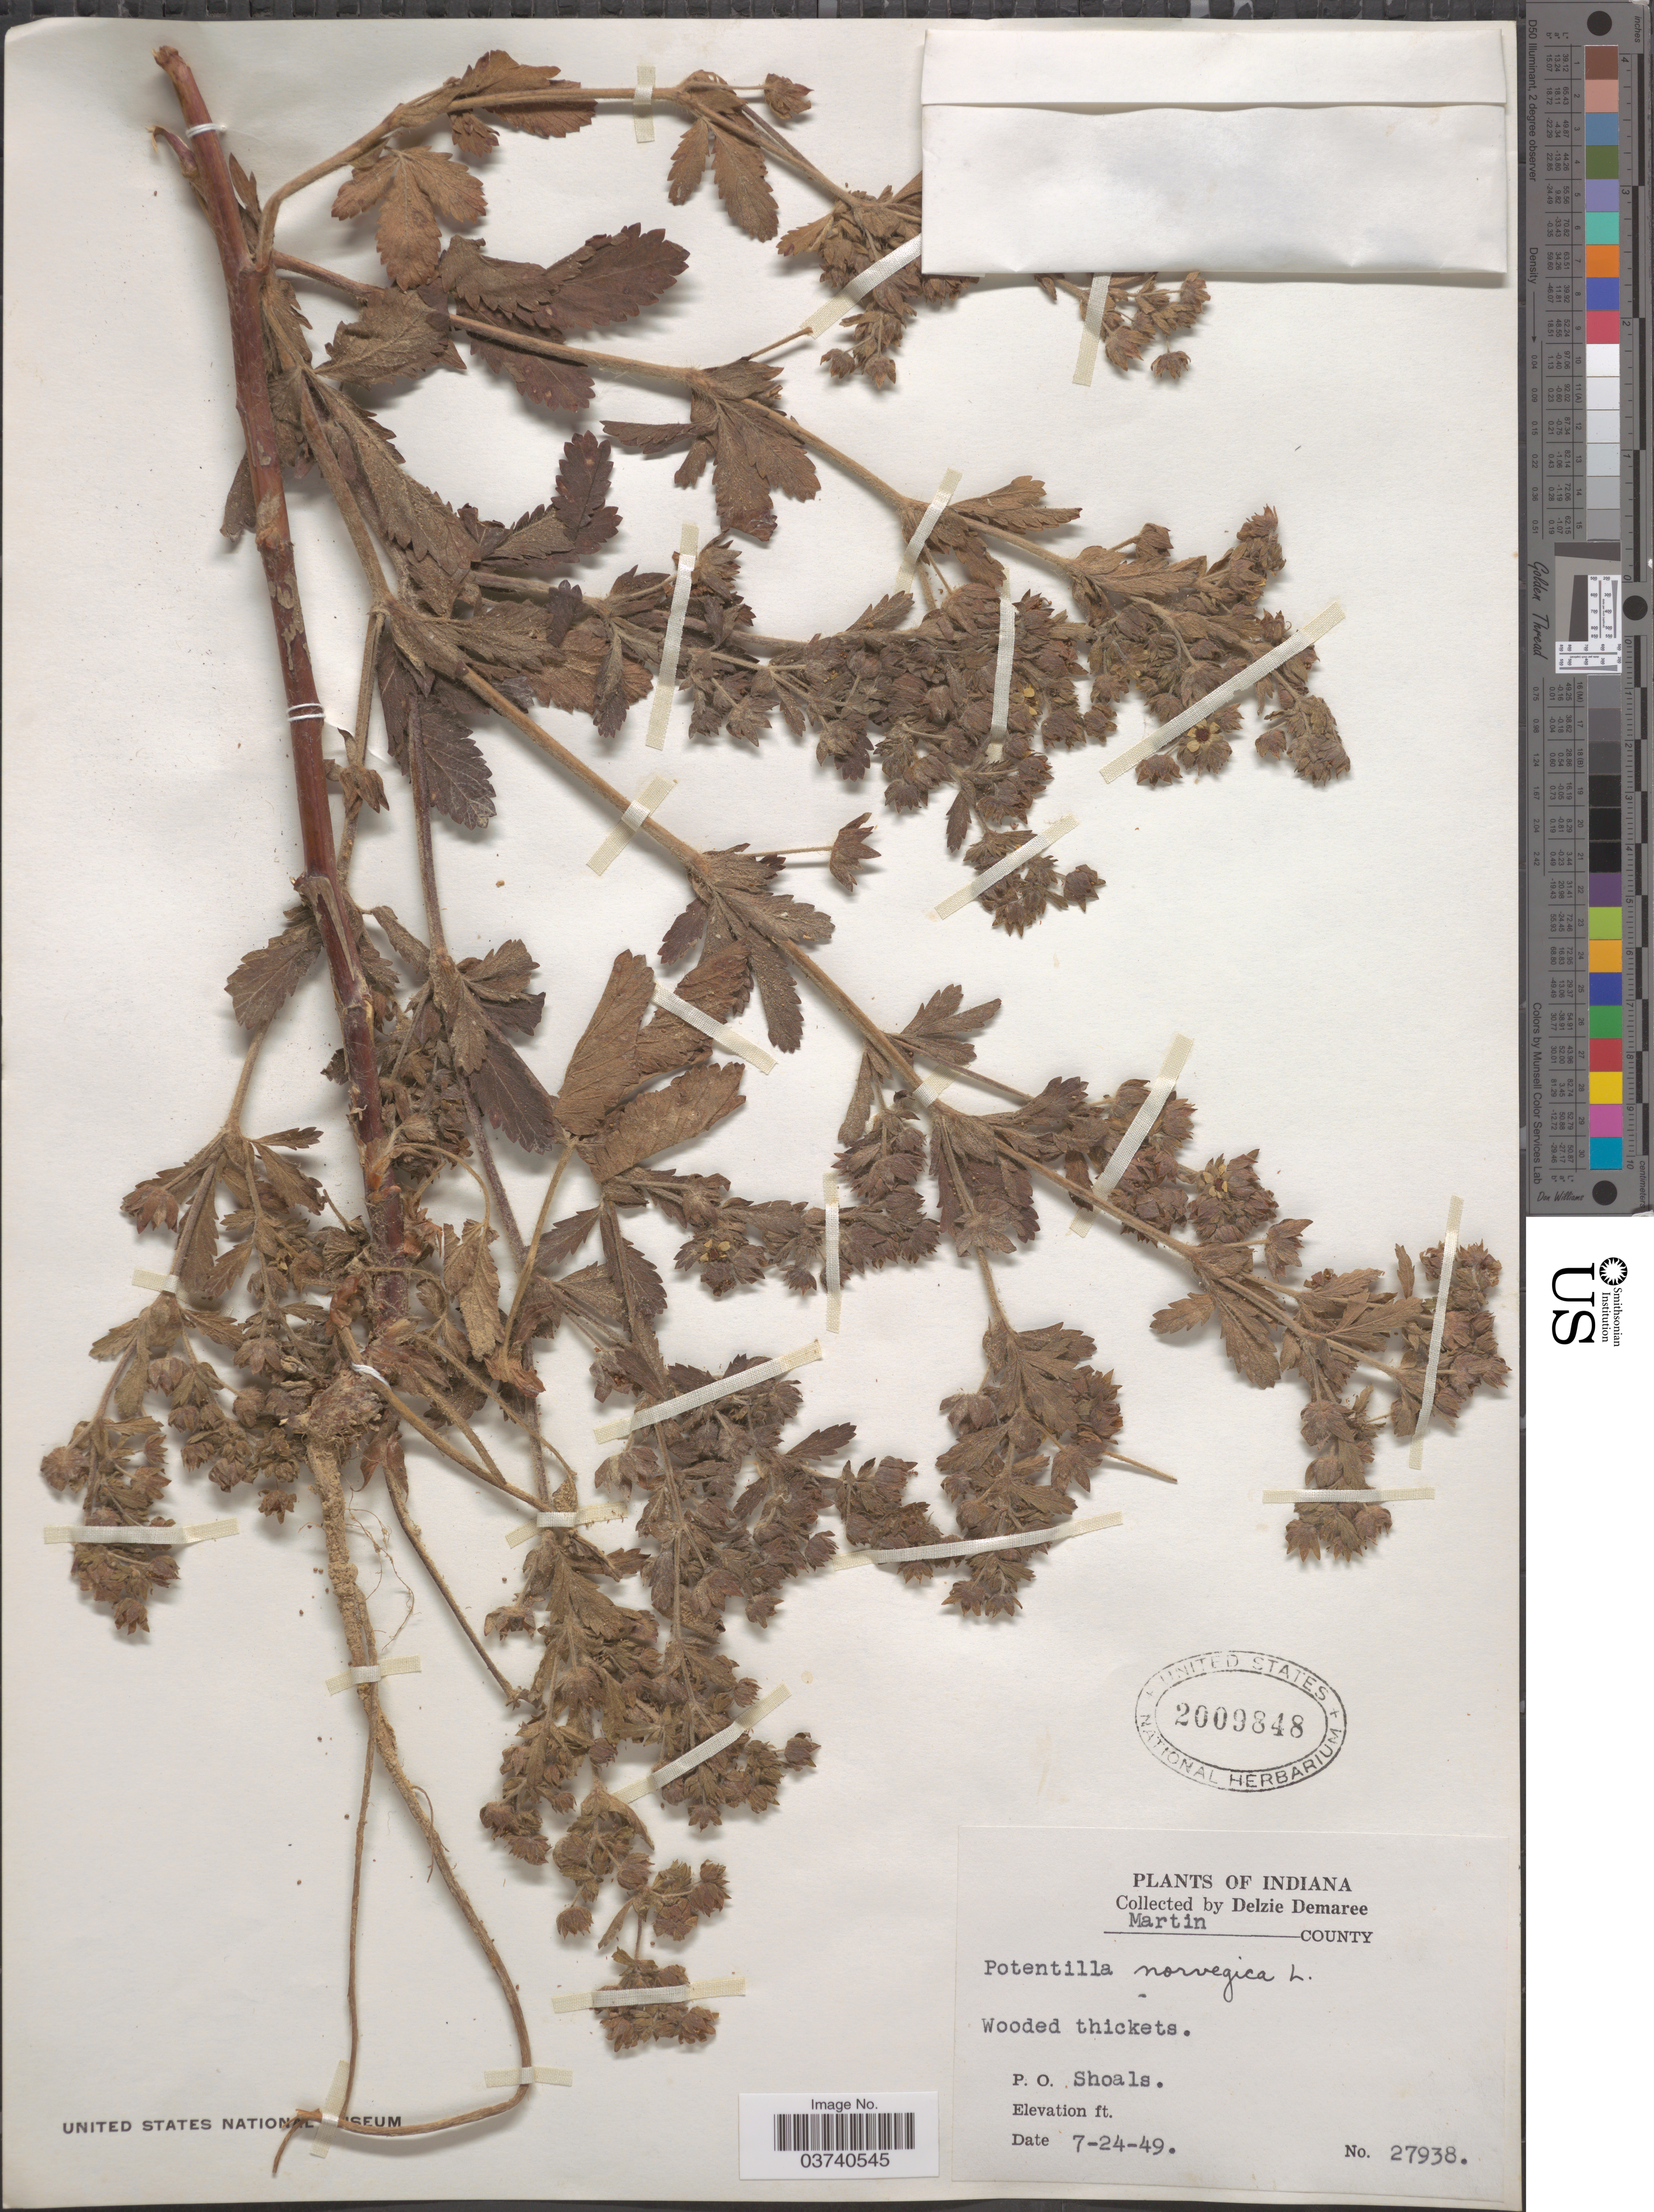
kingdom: Plantae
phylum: Tracheophyta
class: Magnoliopsida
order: Rosales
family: Rosaceae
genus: Potentilla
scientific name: Potentilla norvegica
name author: L.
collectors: D. Demaree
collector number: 27938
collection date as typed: Transcribed d/m/y: 24/7/49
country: United States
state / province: Indiana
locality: Martin County. P. O. Shoals.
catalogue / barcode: US 2009848